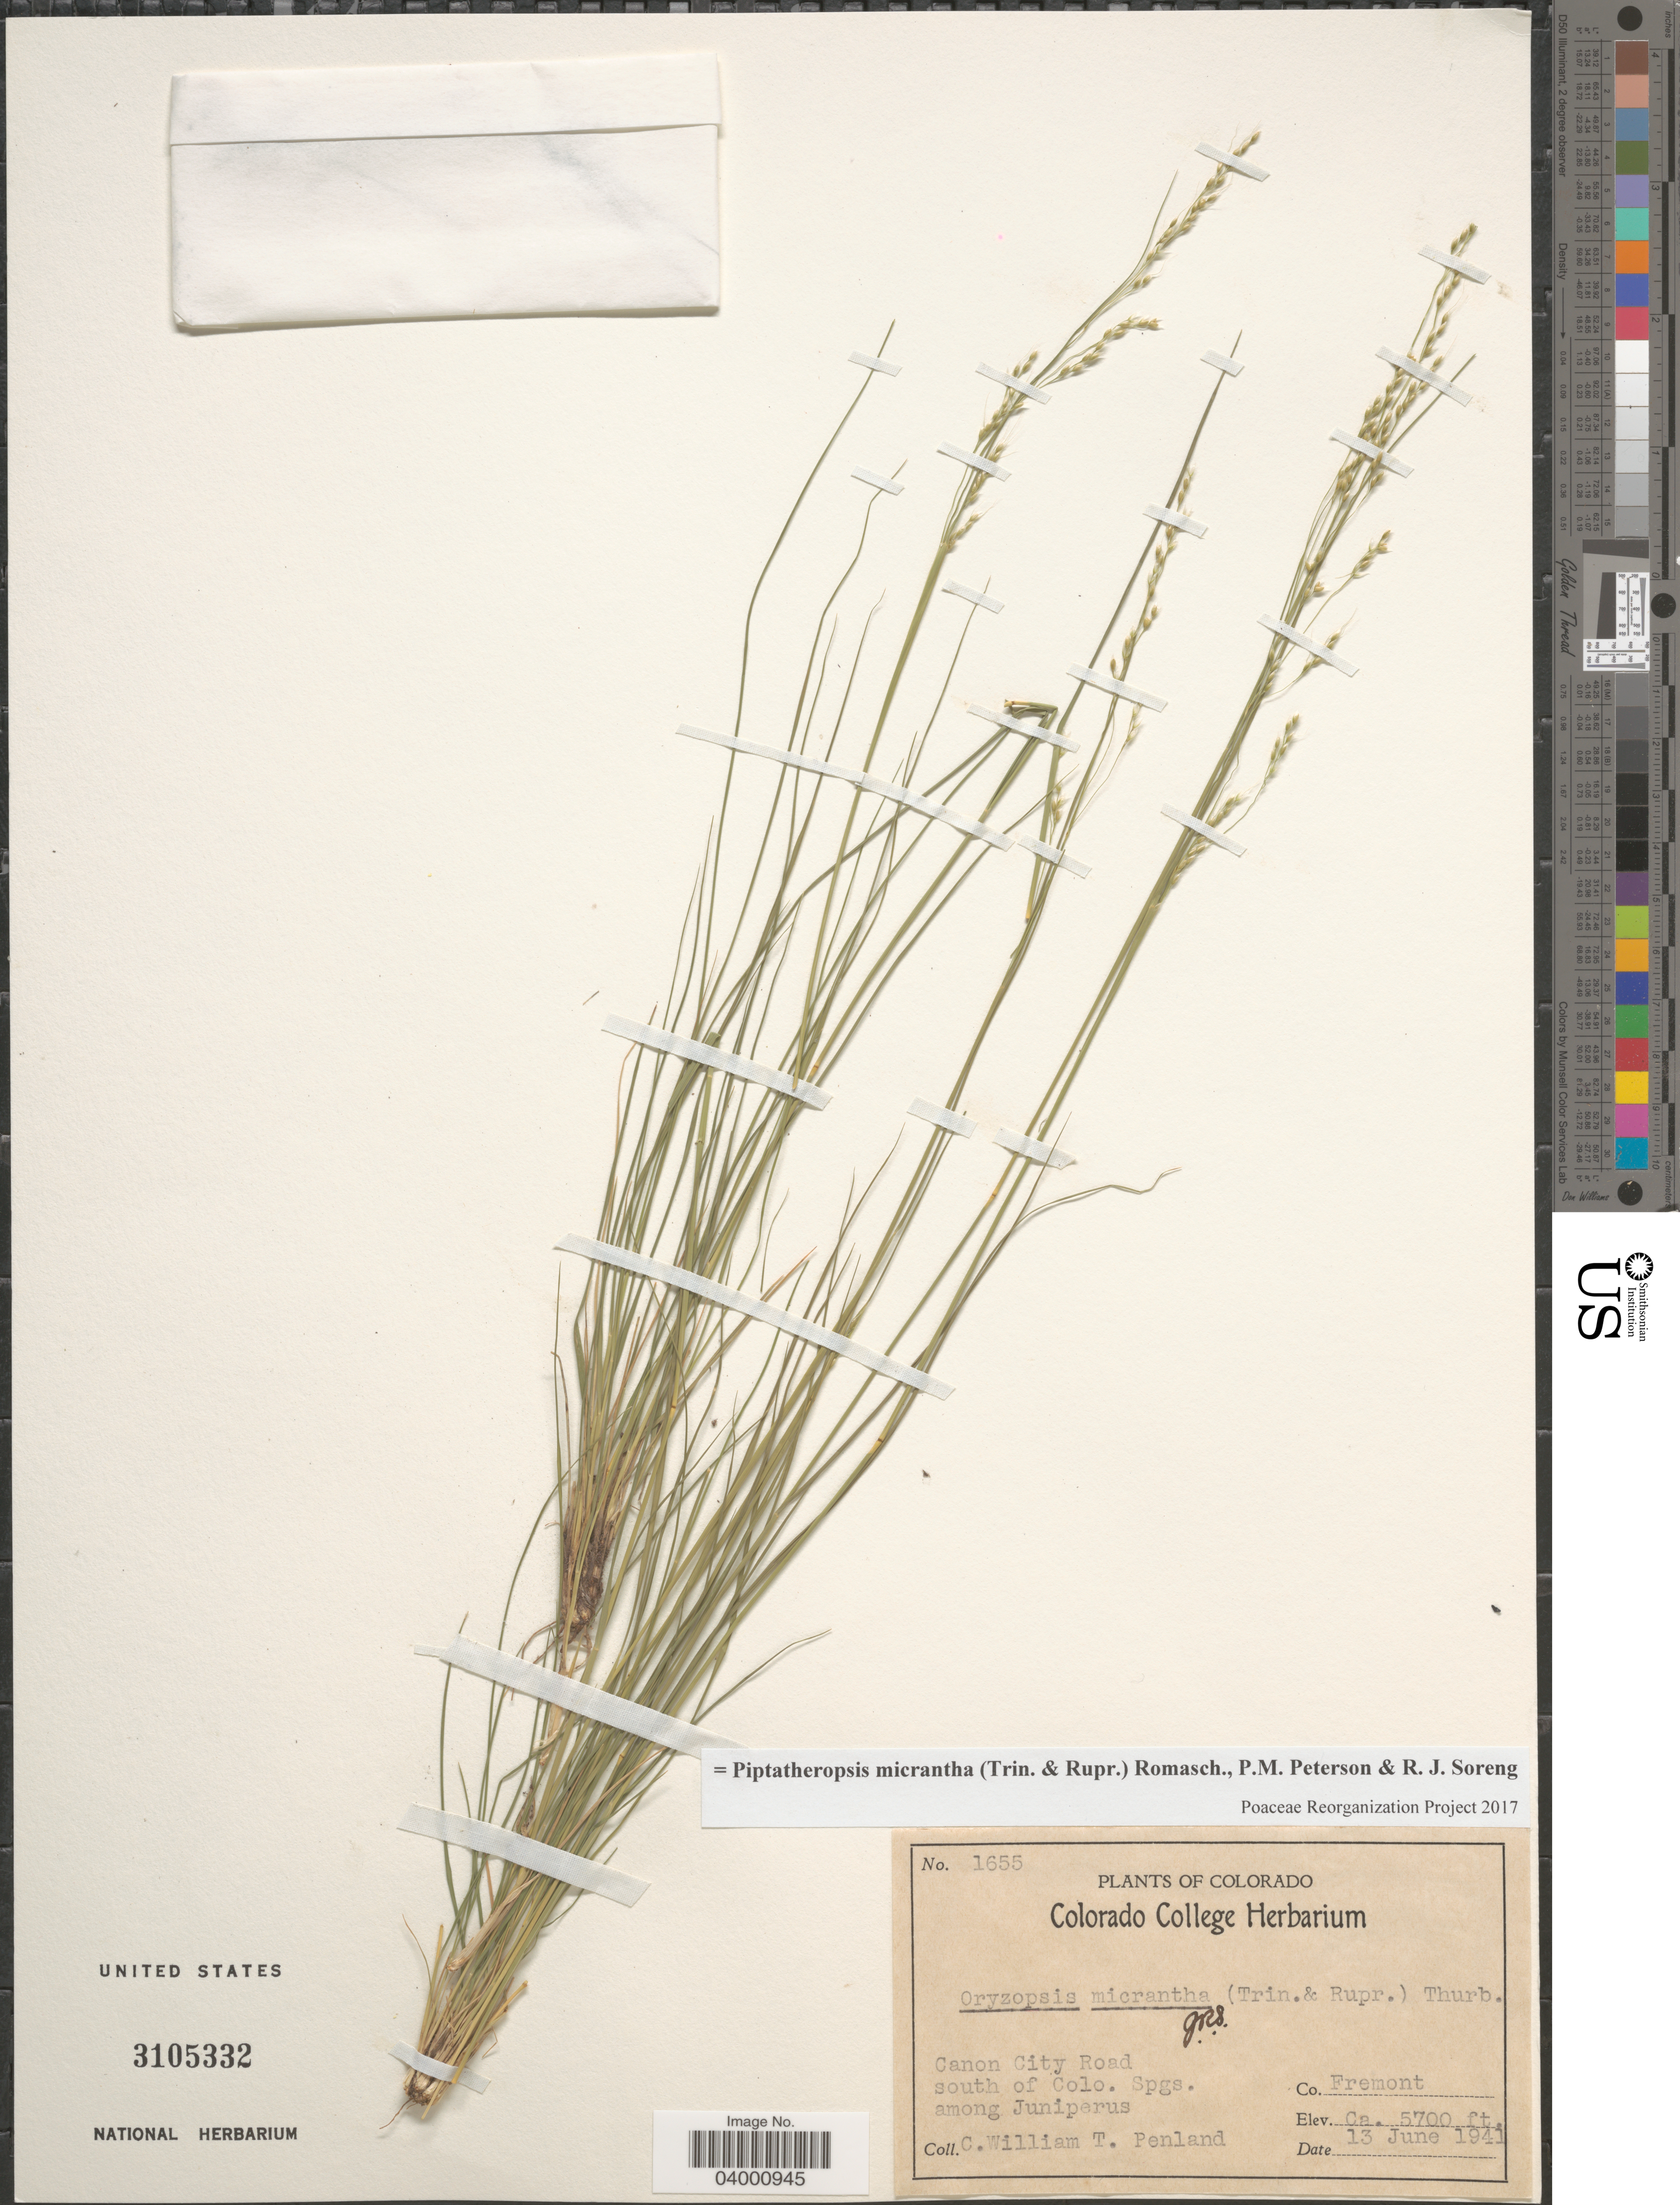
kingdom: Plantae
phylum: Tracheophyta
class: Liliopsida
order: Poales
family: Poaceae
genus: Piptatheropsis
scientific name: Piptatheropsis micrantha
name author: (Trin. & Rupr.) Romasch.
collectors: C. W. Penland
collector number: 1655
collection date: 1941-06-13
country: United States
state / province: Colorado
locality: Canon City Road south of Colo. Spgs. among Juniperus. Co. Fremont.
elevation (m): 1737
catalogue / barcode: US 3105332